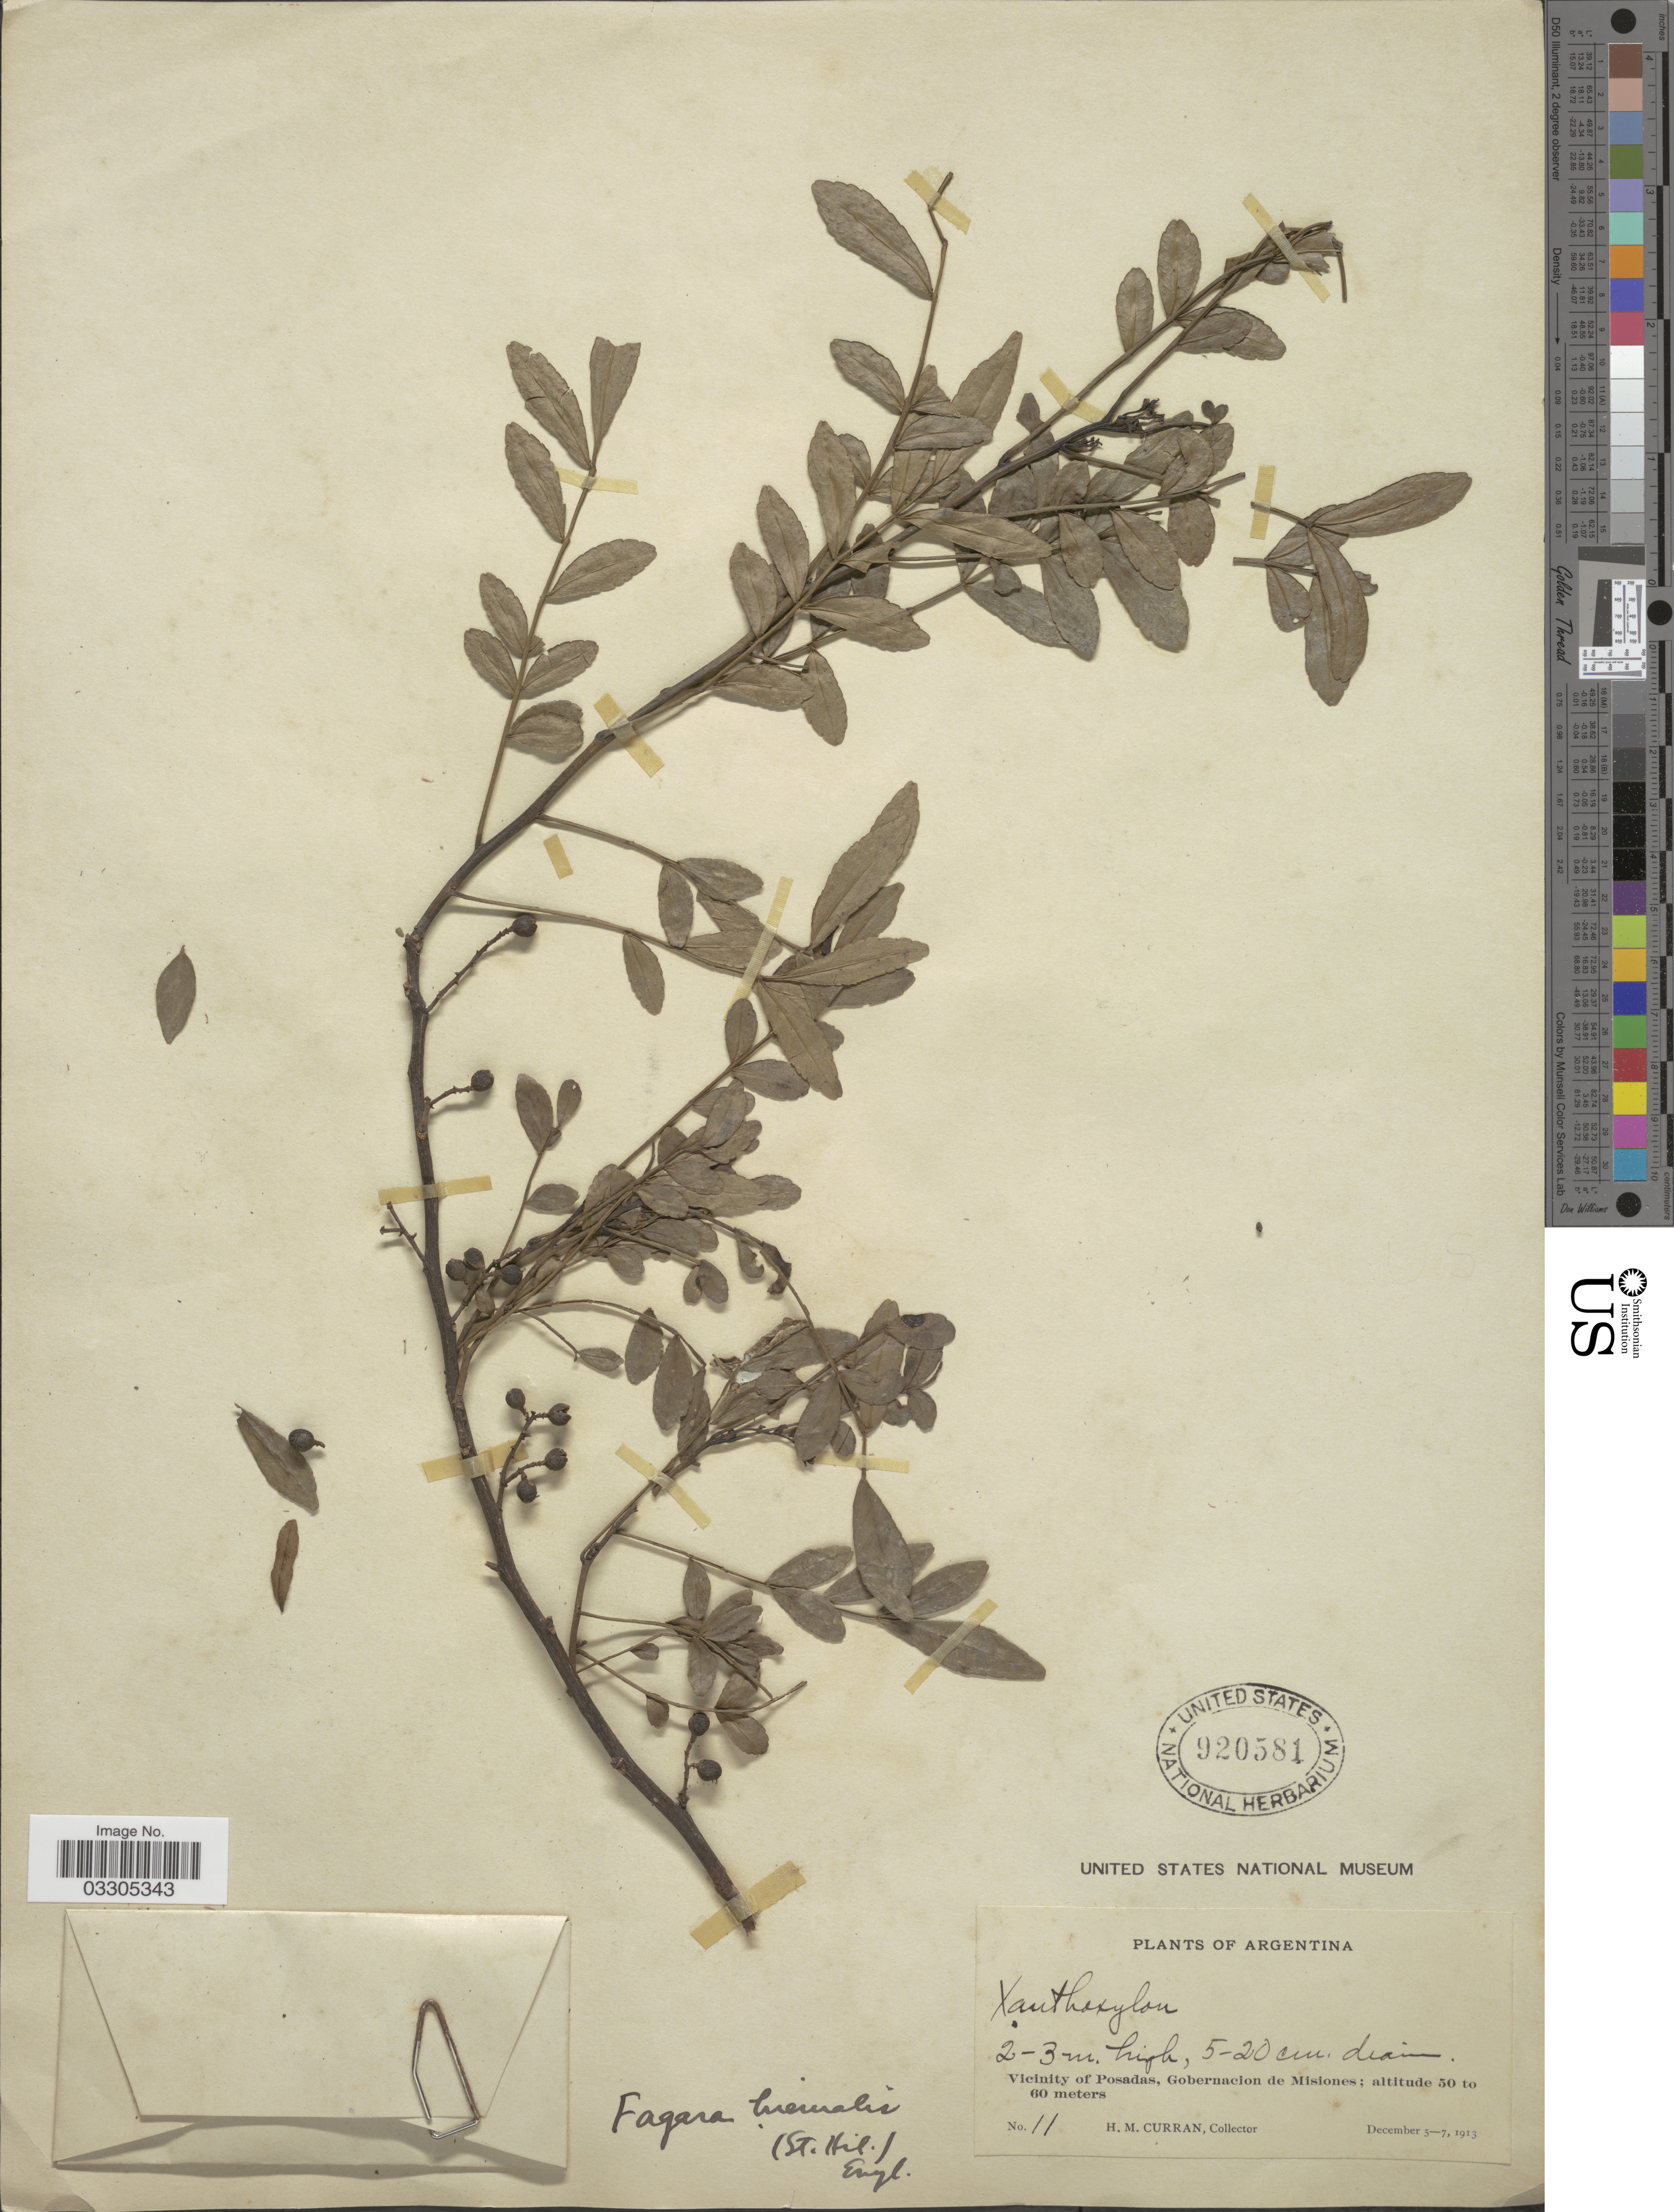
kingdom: Plantae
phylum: Tracheophyta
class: Magnoliopsida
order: Sapindales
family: Rutaceae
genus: Zanthoxylum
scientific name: Zanthoxylum hiemalis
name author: A. St.-Hil.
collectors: H. M. Curran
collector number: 11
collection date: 1913-12-05/1913-12-07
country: Argentina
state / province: Misiones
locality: Vicinity of Posadas, Gobernacion de Misiones.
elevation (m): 50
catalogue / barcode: US 920581